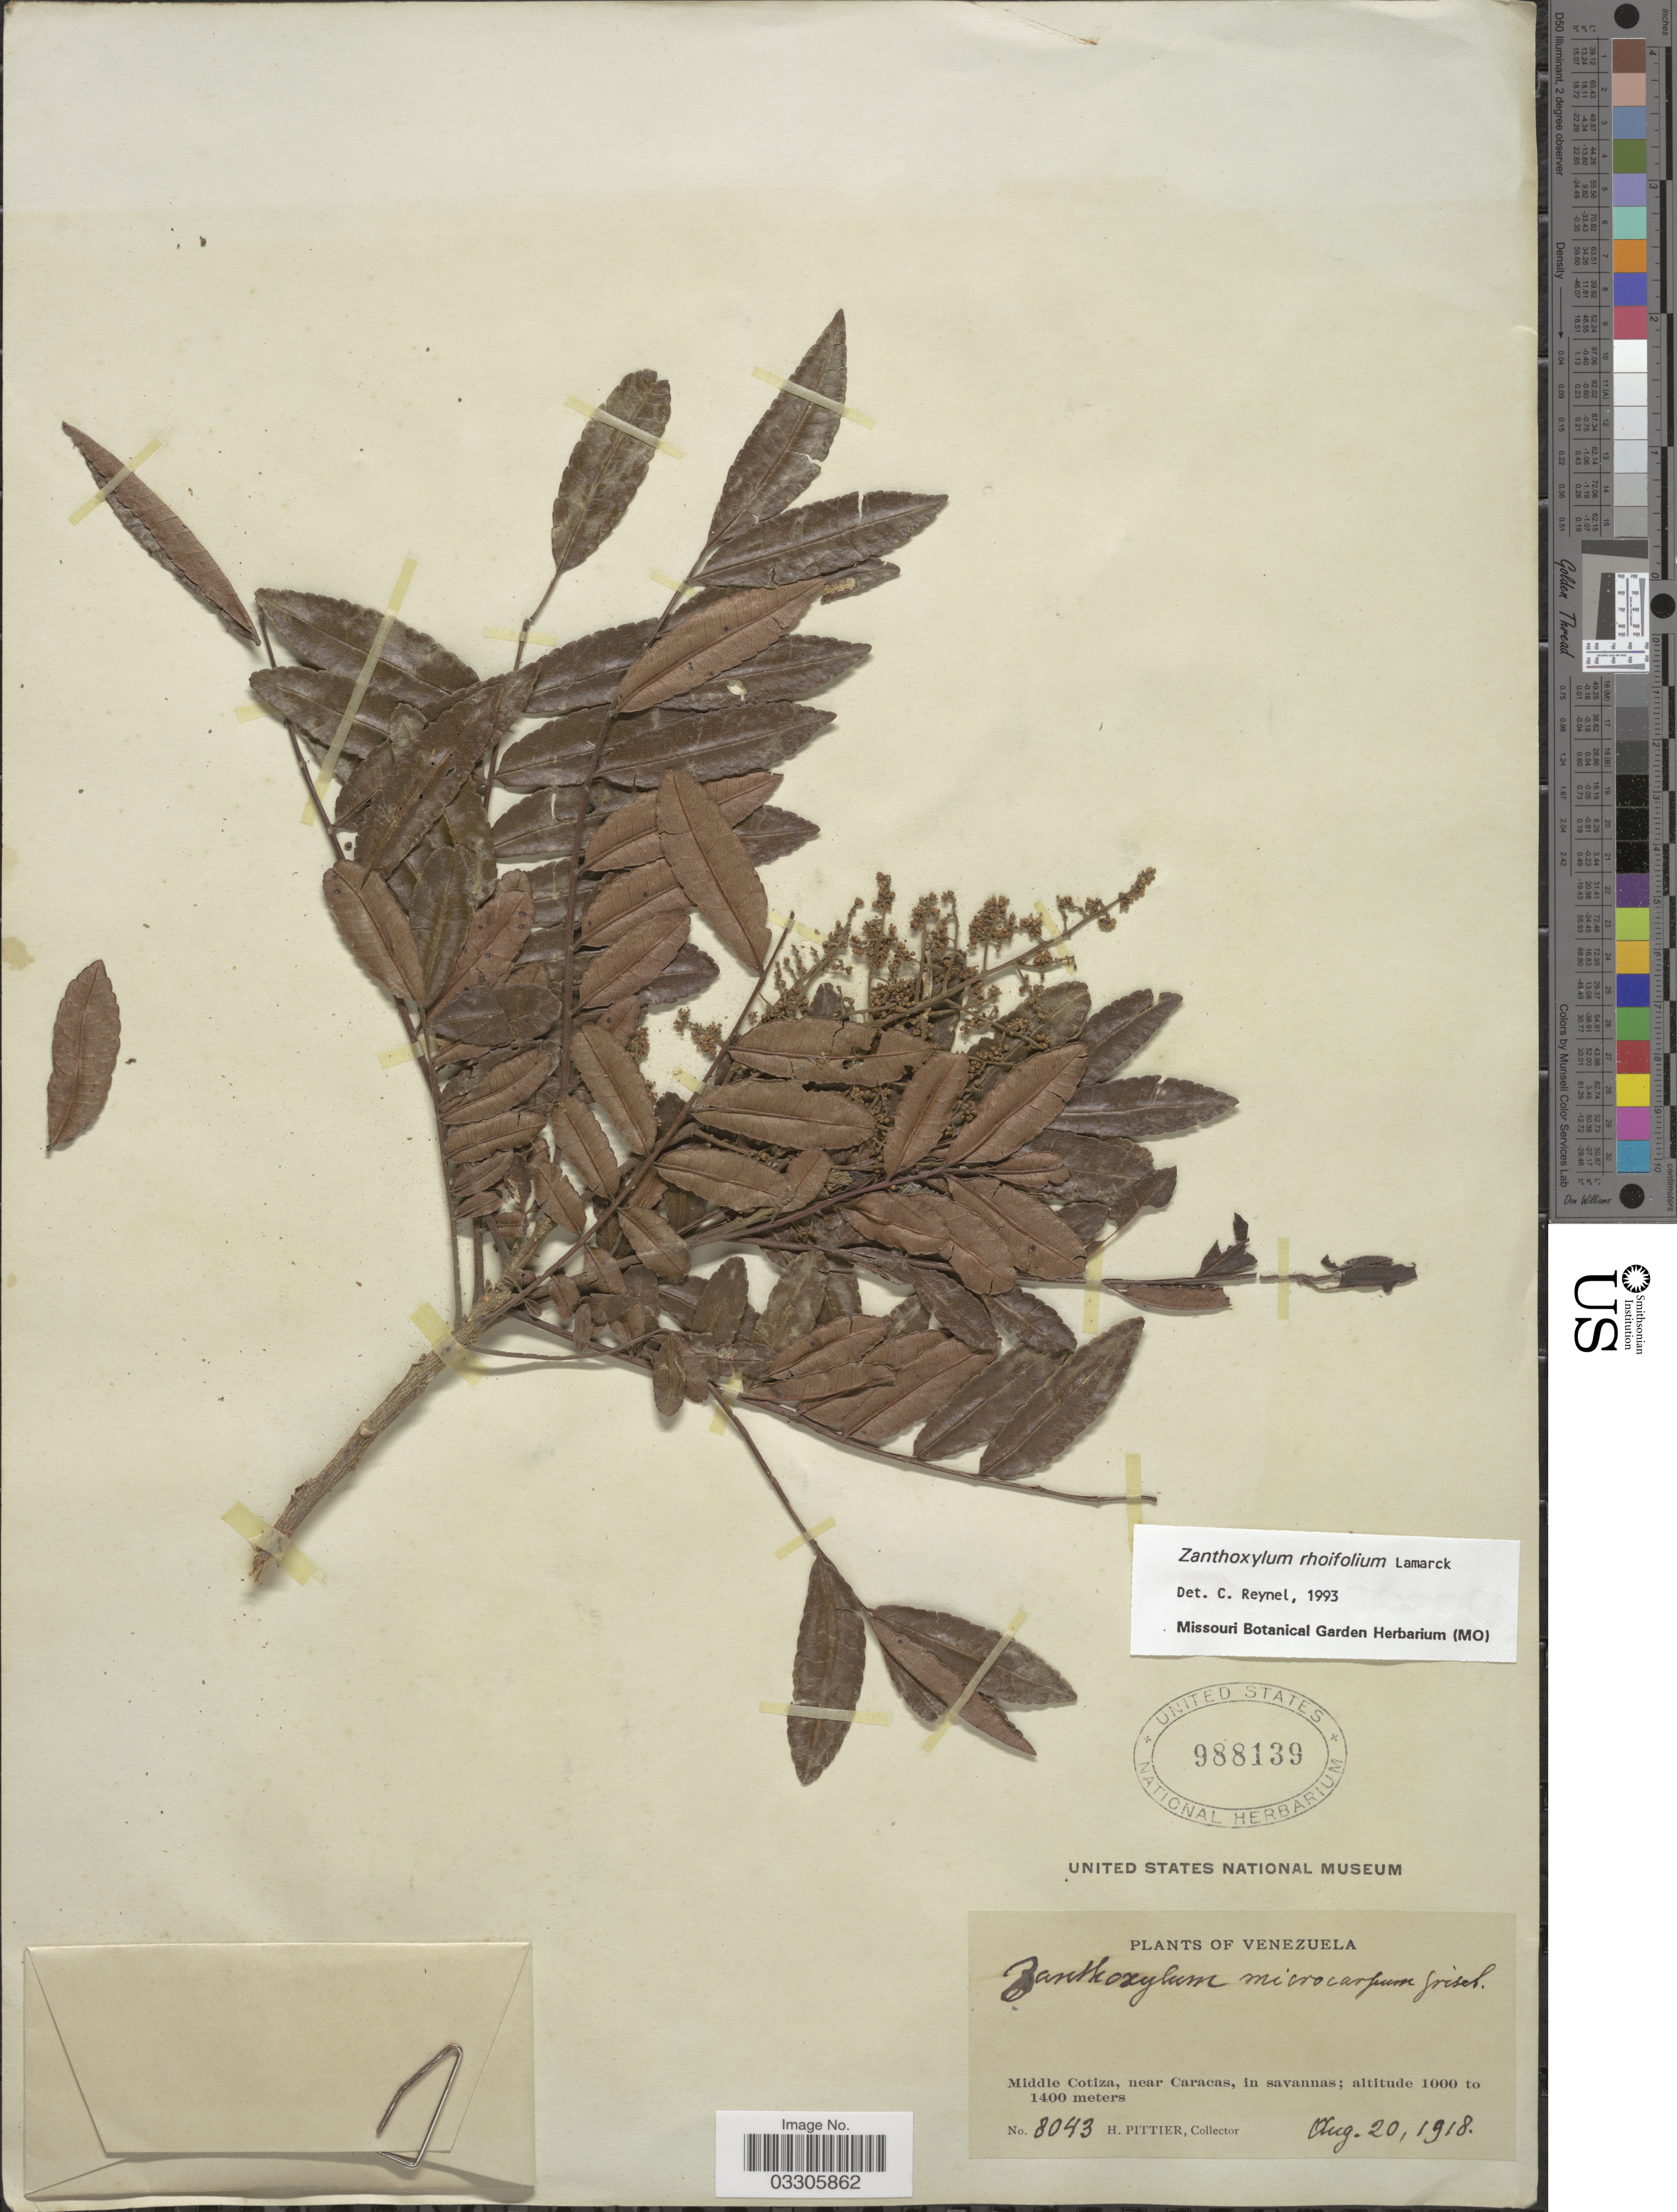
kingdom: Plantae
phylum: Tracheophyta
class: Magnoliopsida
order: Sapindales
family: Rutaceae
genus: Zanthoxylum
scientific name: Zanthoxylum rhoifolium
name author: Lam.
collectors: H. F. Pittier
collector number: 8043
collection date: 1918-08-20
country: Venezuela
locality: Middle Cotiza, near Caracas, in savannas.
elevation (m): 1000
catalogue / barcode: US 988139